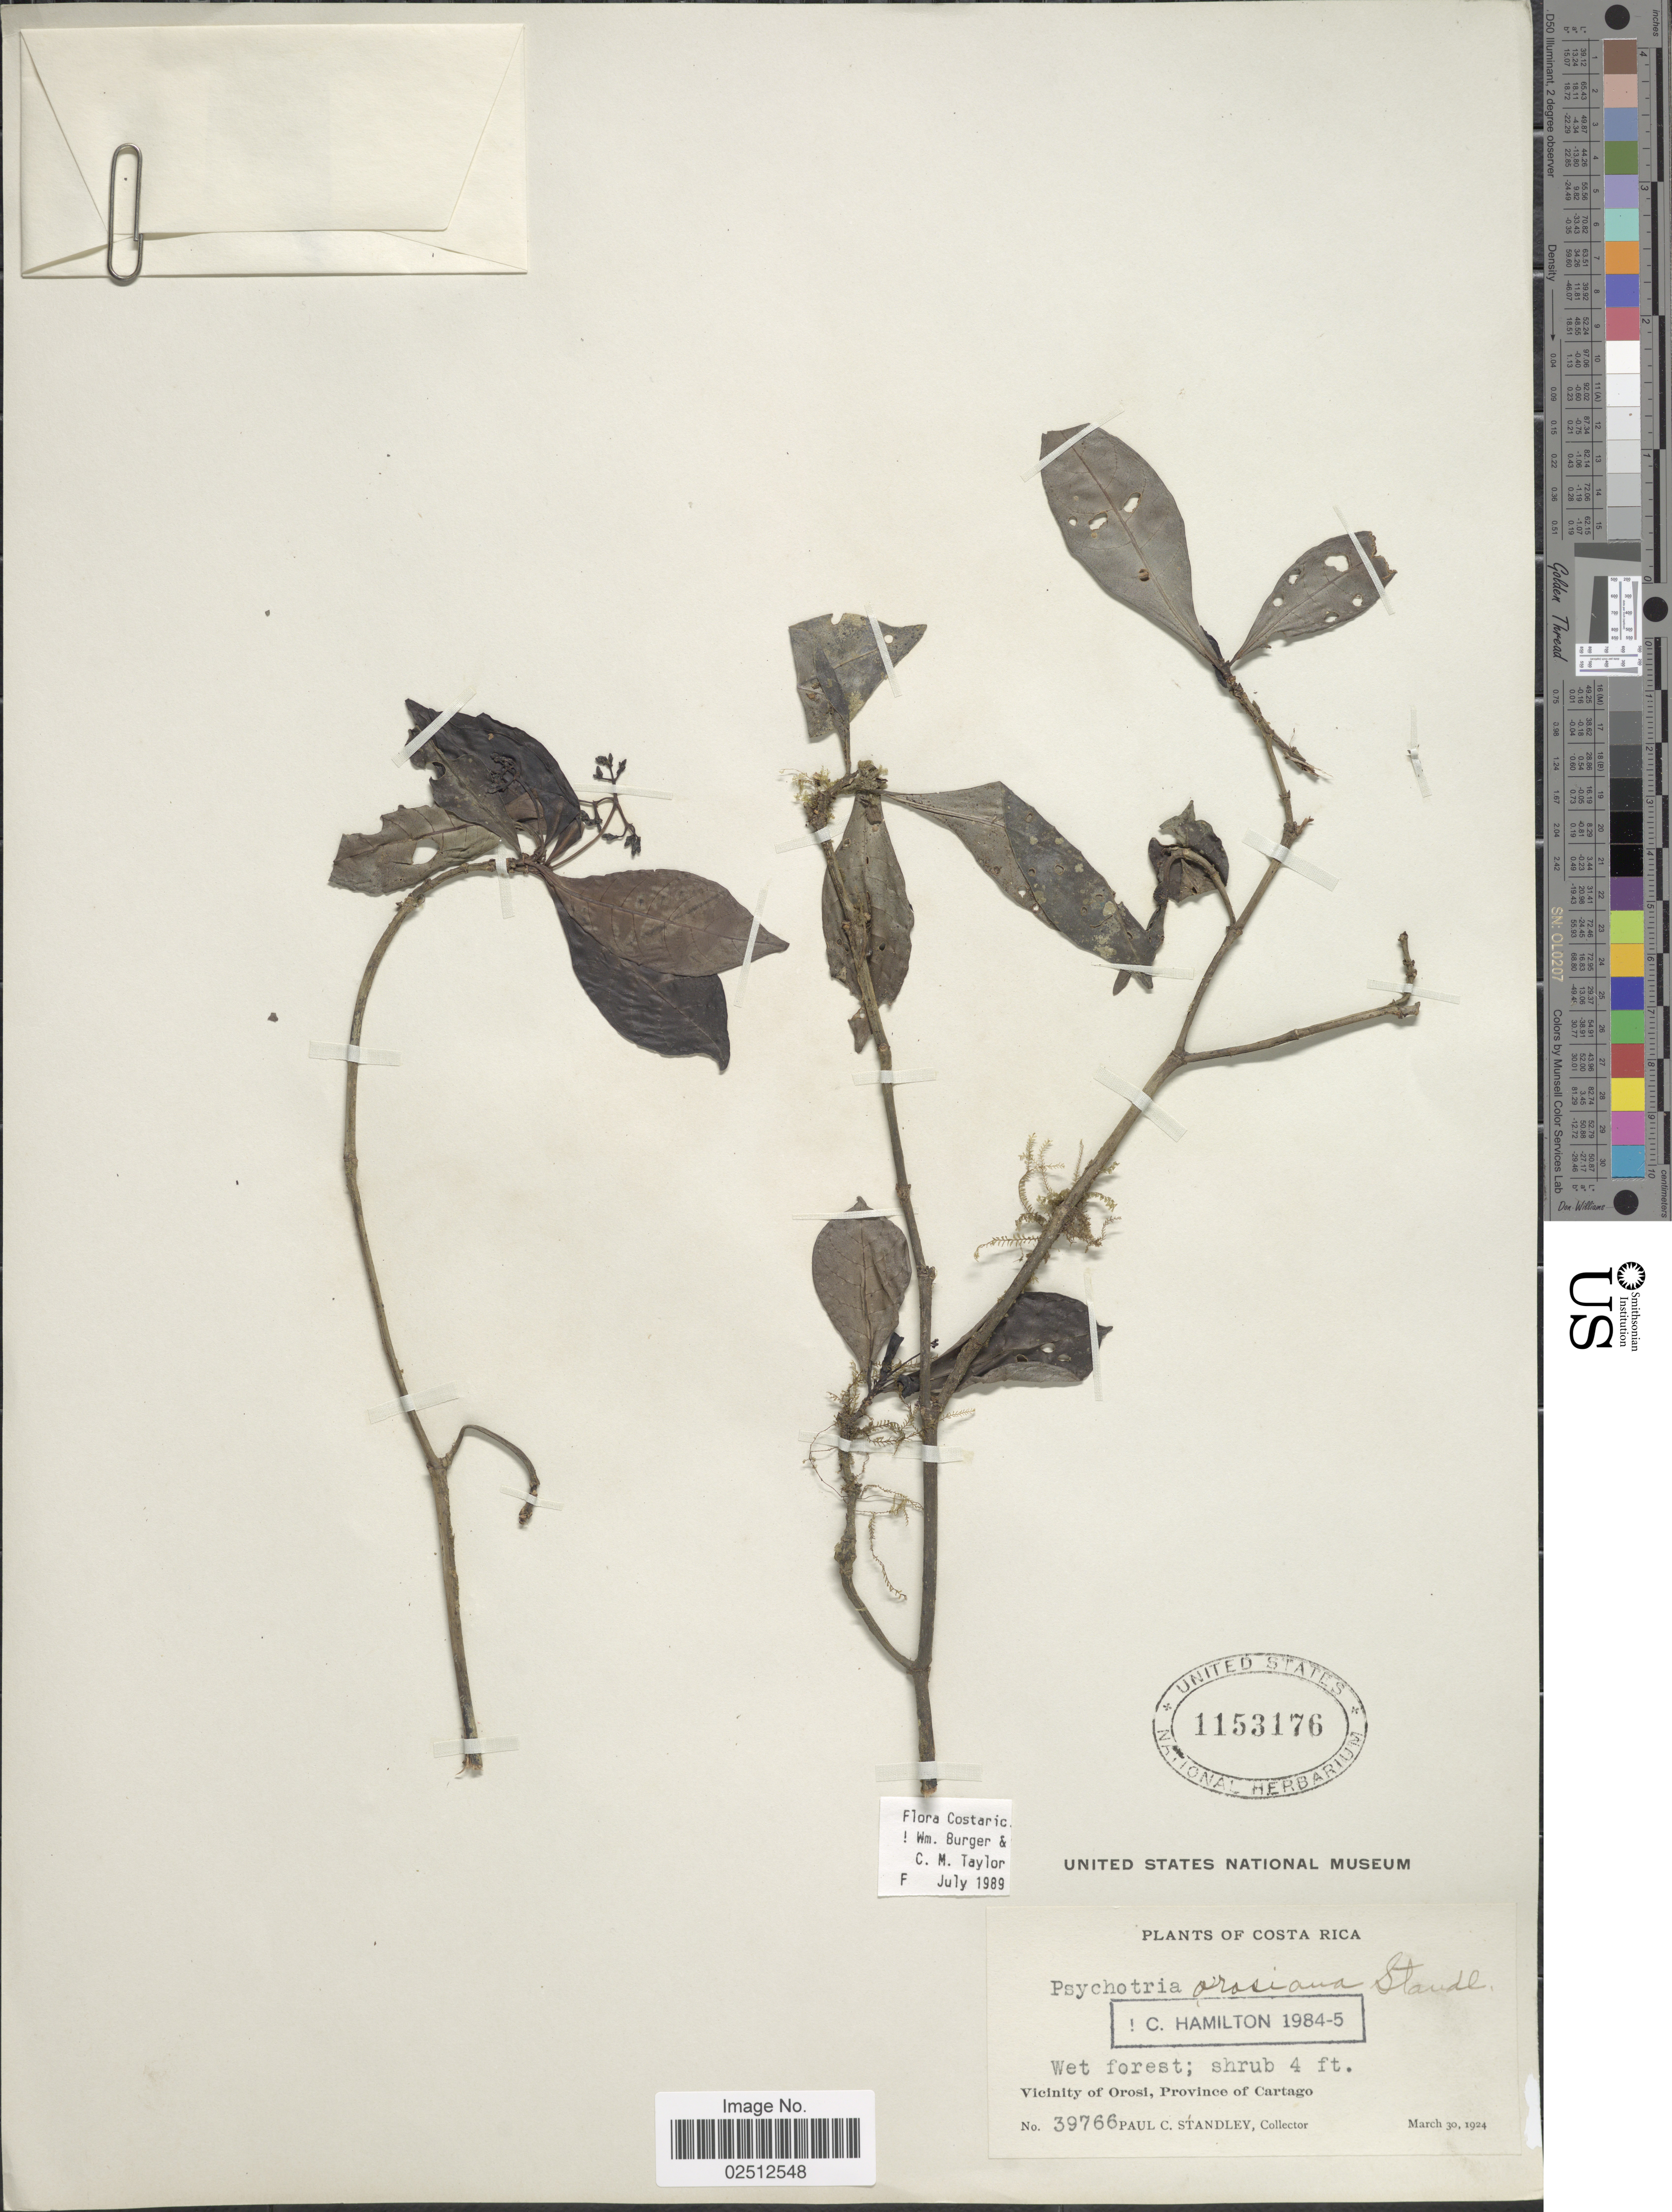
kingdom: Plantae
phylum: Tracheophyta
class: Magnoliopsida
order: Gentianales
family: Rubiaceae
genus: Psychotria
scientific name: Psychotria orosiana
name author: Standl.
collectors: P. C. Standley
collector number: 39766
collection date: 1924-03-30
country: Costa Rica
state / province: Cartago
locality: Vicinity of Orosi, Province of Cartago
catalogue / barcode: US 1153176